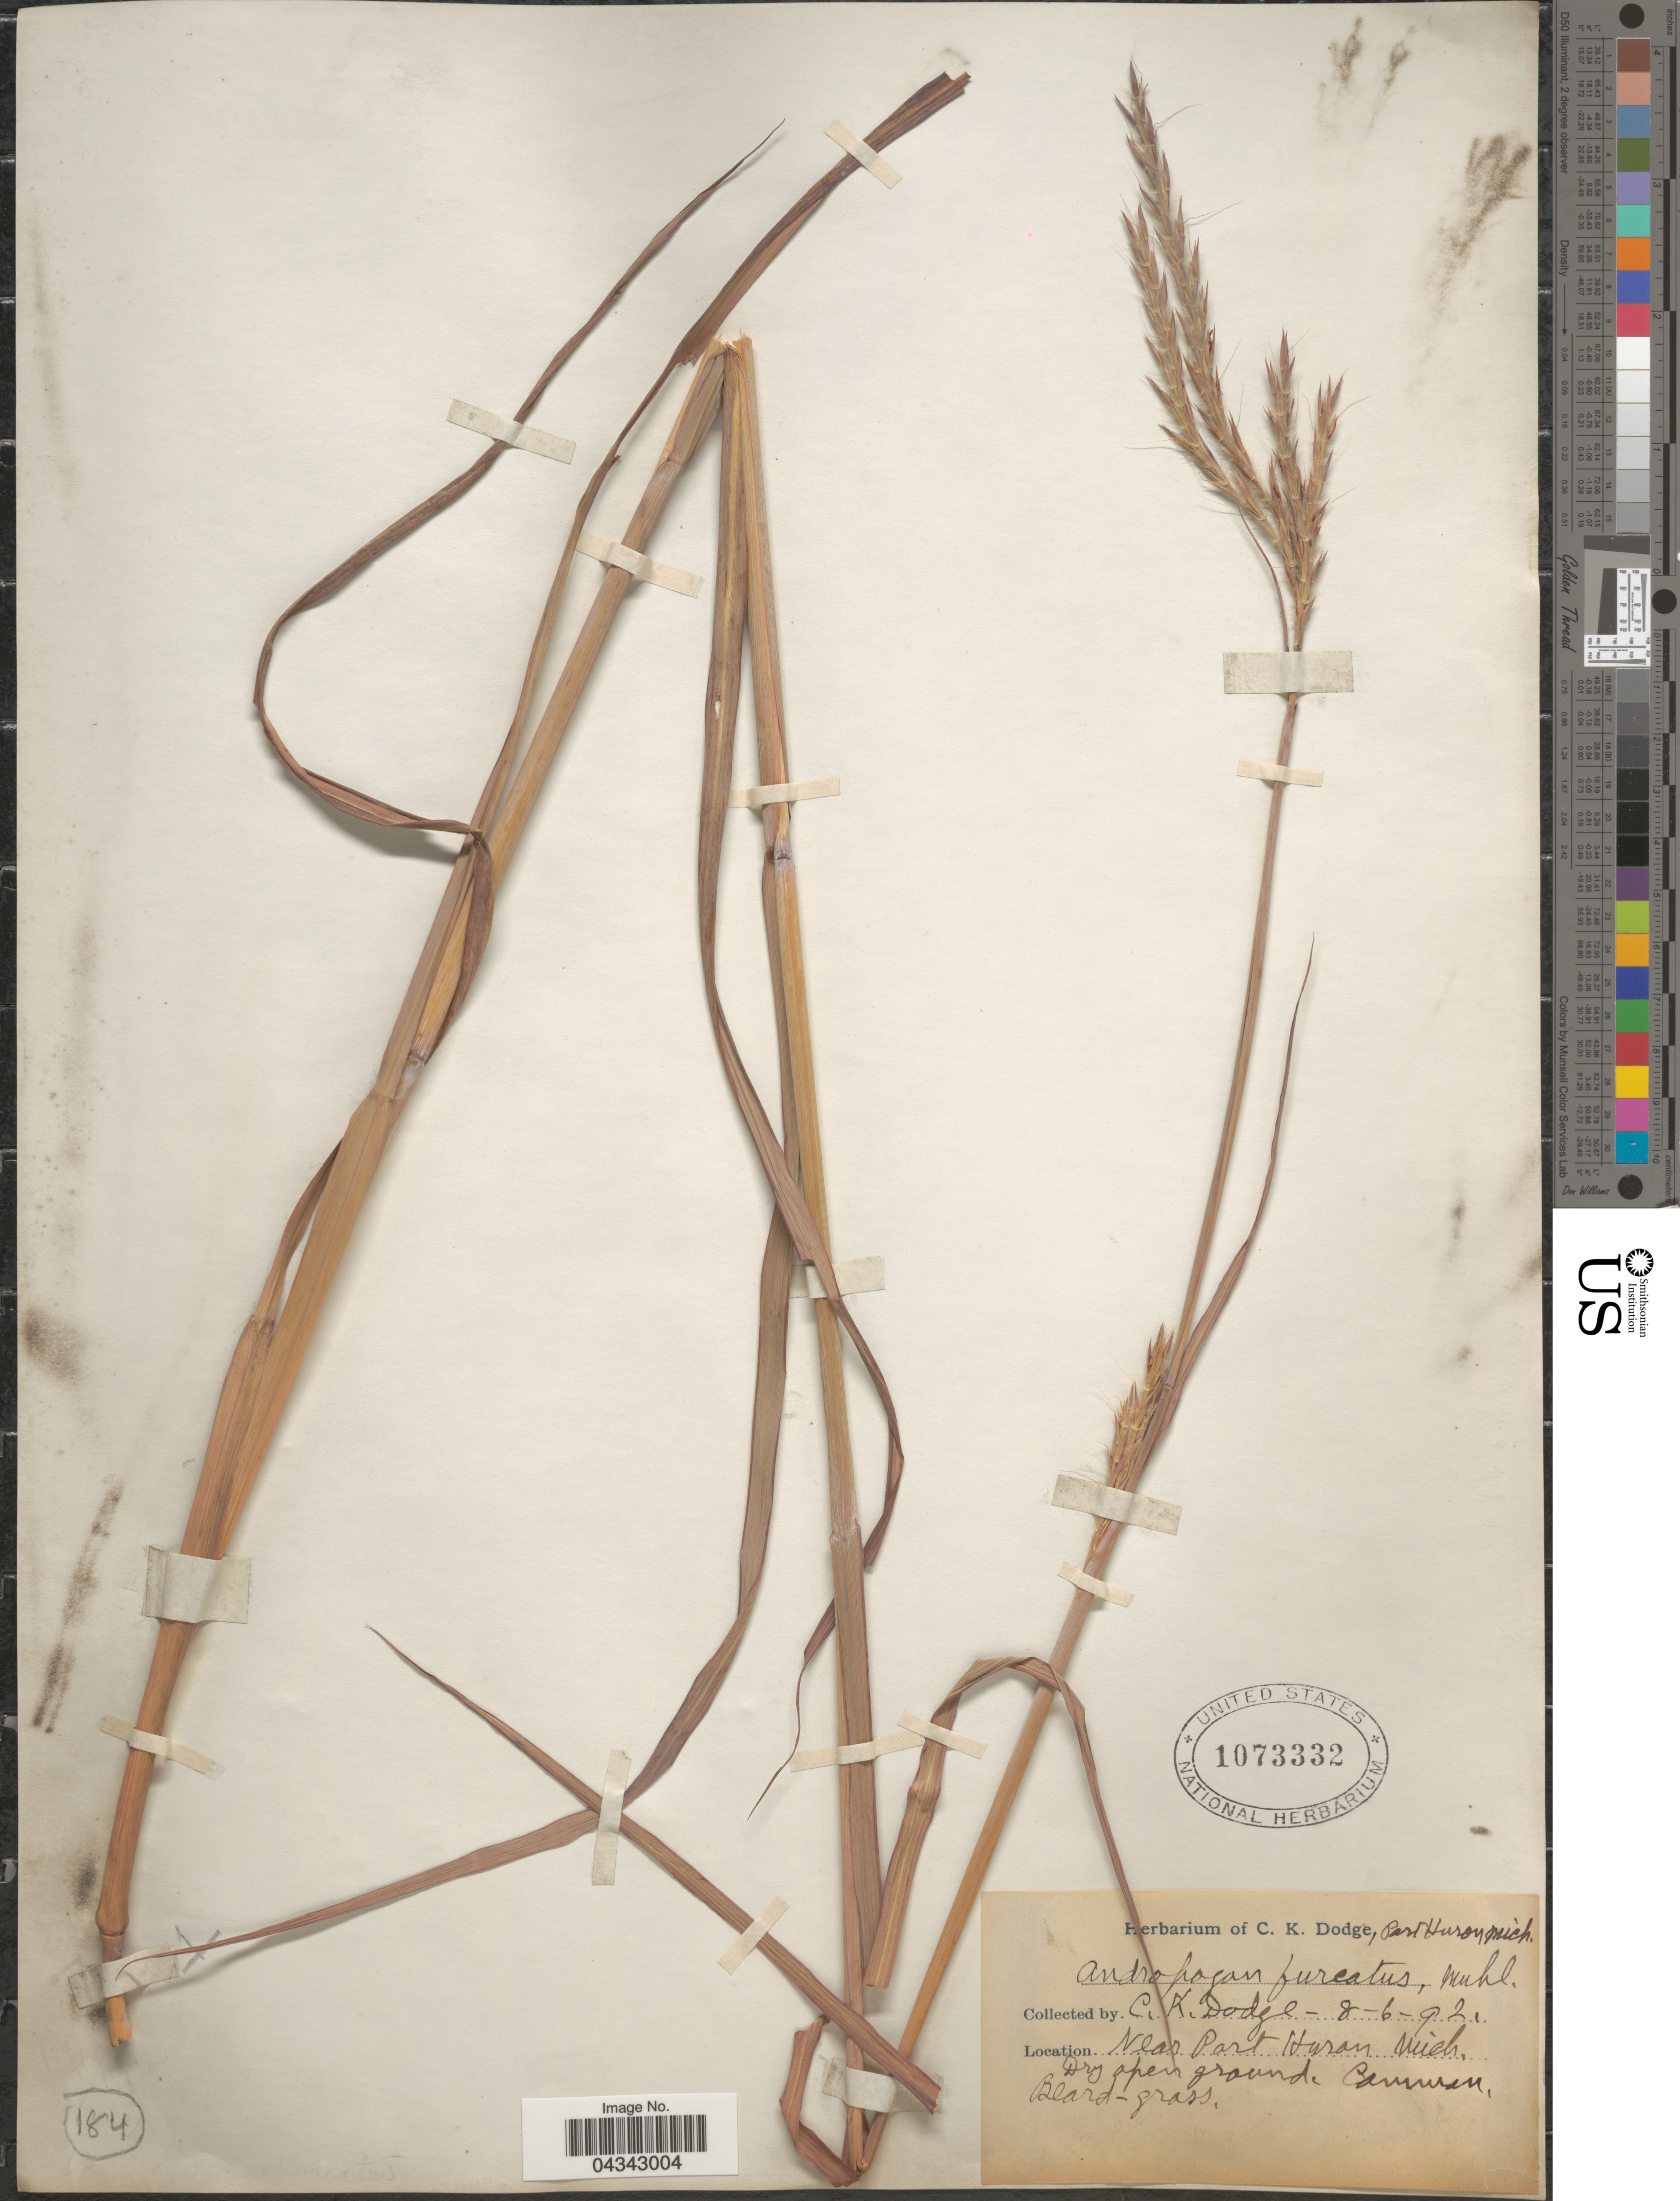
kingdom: Plantae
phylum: Tracheophyta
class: Liliopsida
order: Poales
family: Poaceae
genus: Andropogon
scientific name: Andropogon gerardii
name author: Vitman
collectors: C. Dodge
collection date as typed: Transcribed d/m/y: 6/8/92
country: United States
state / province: Michigan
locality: Near Port Huron. Dry open ground, common.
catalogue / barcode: US 1073332